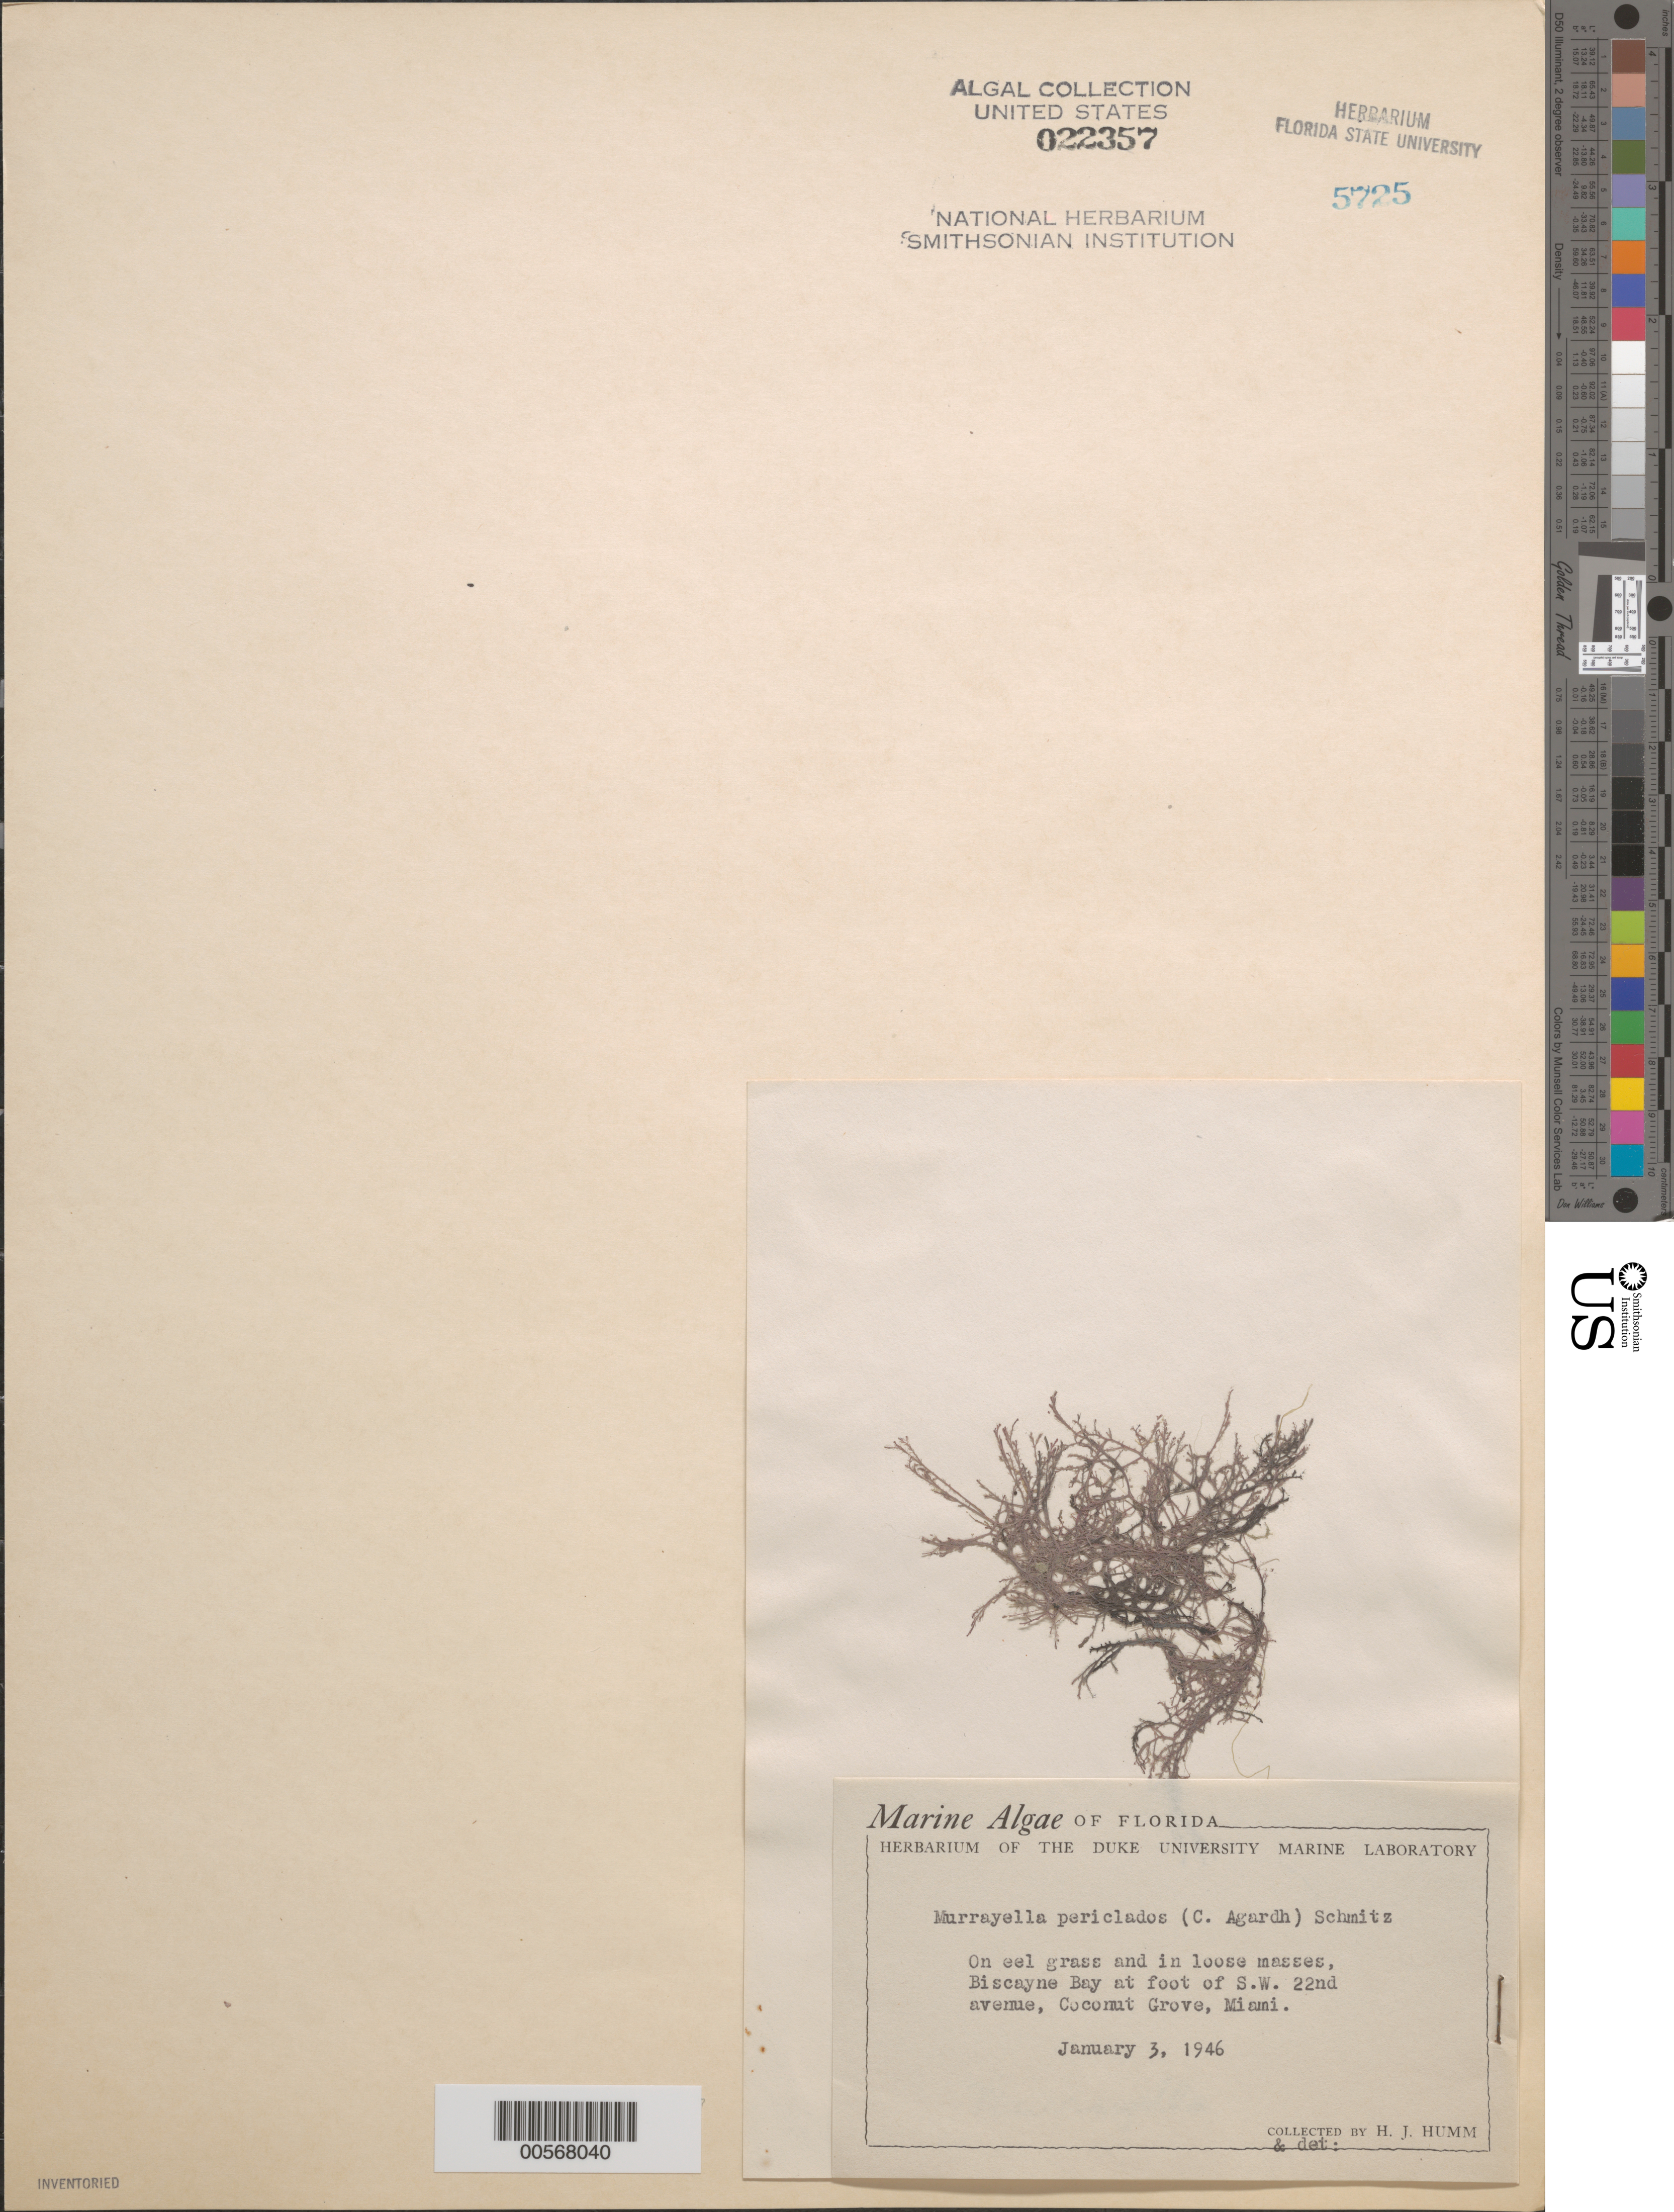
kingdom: Plantae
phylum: Rhodophyta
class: Florideophyceae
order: Ceramiales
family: Rhodomelaceae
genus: Murrayella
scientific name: Murrayella periclados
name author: (C. Agardh) F. Schmitz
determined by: Humm, Harold J.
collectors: H. J. Humm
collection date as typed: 03 Jan 1946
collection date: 1946-01-03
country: United States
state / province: Florida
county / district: Miami-Dade County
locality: Biscayne Bay, foot of S.W. 22nd Street, Coconut Grove, Miami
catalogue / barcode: US 22357